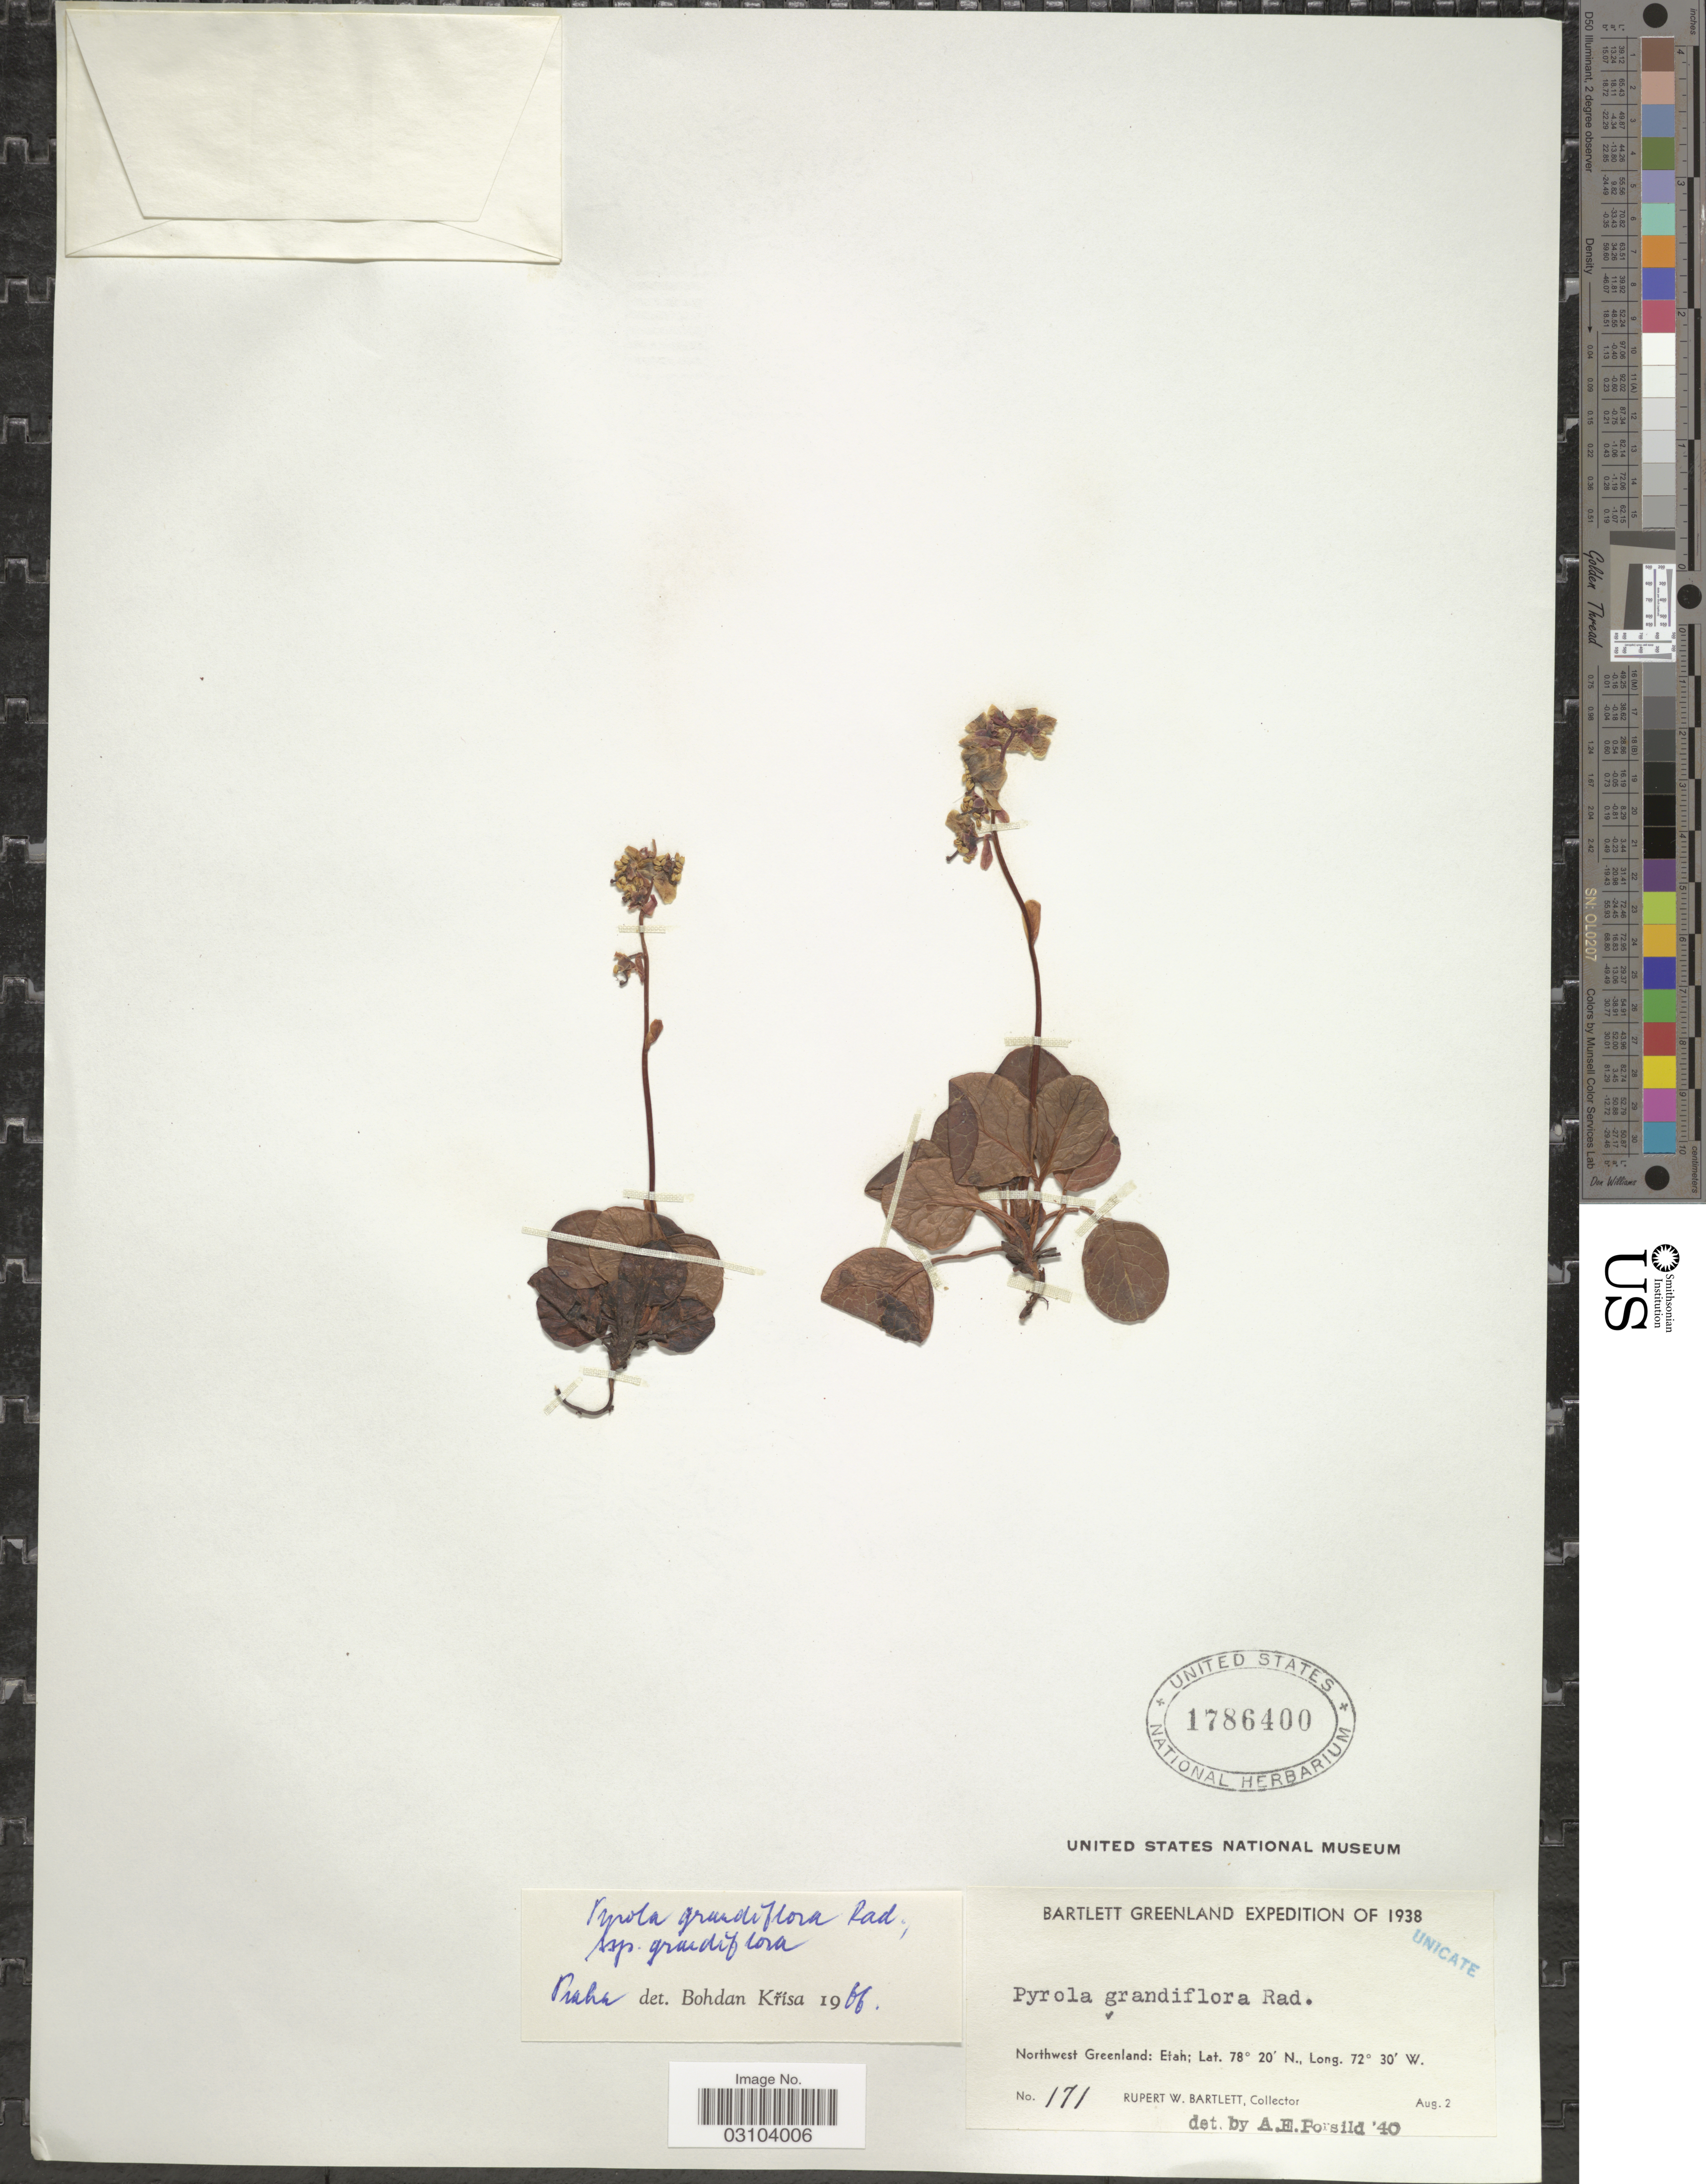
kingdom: Plantae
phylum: Tracheophyta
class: Magnoliopsida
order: Ericales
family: Ericaceae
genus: Pyrola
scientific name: Pyrola grandiflora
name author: Radius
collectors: R. W. Bartlett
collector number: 171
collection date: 1938-08-02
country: Greenland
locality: Northwest Greenland: Etah.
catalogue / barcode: US 1786400